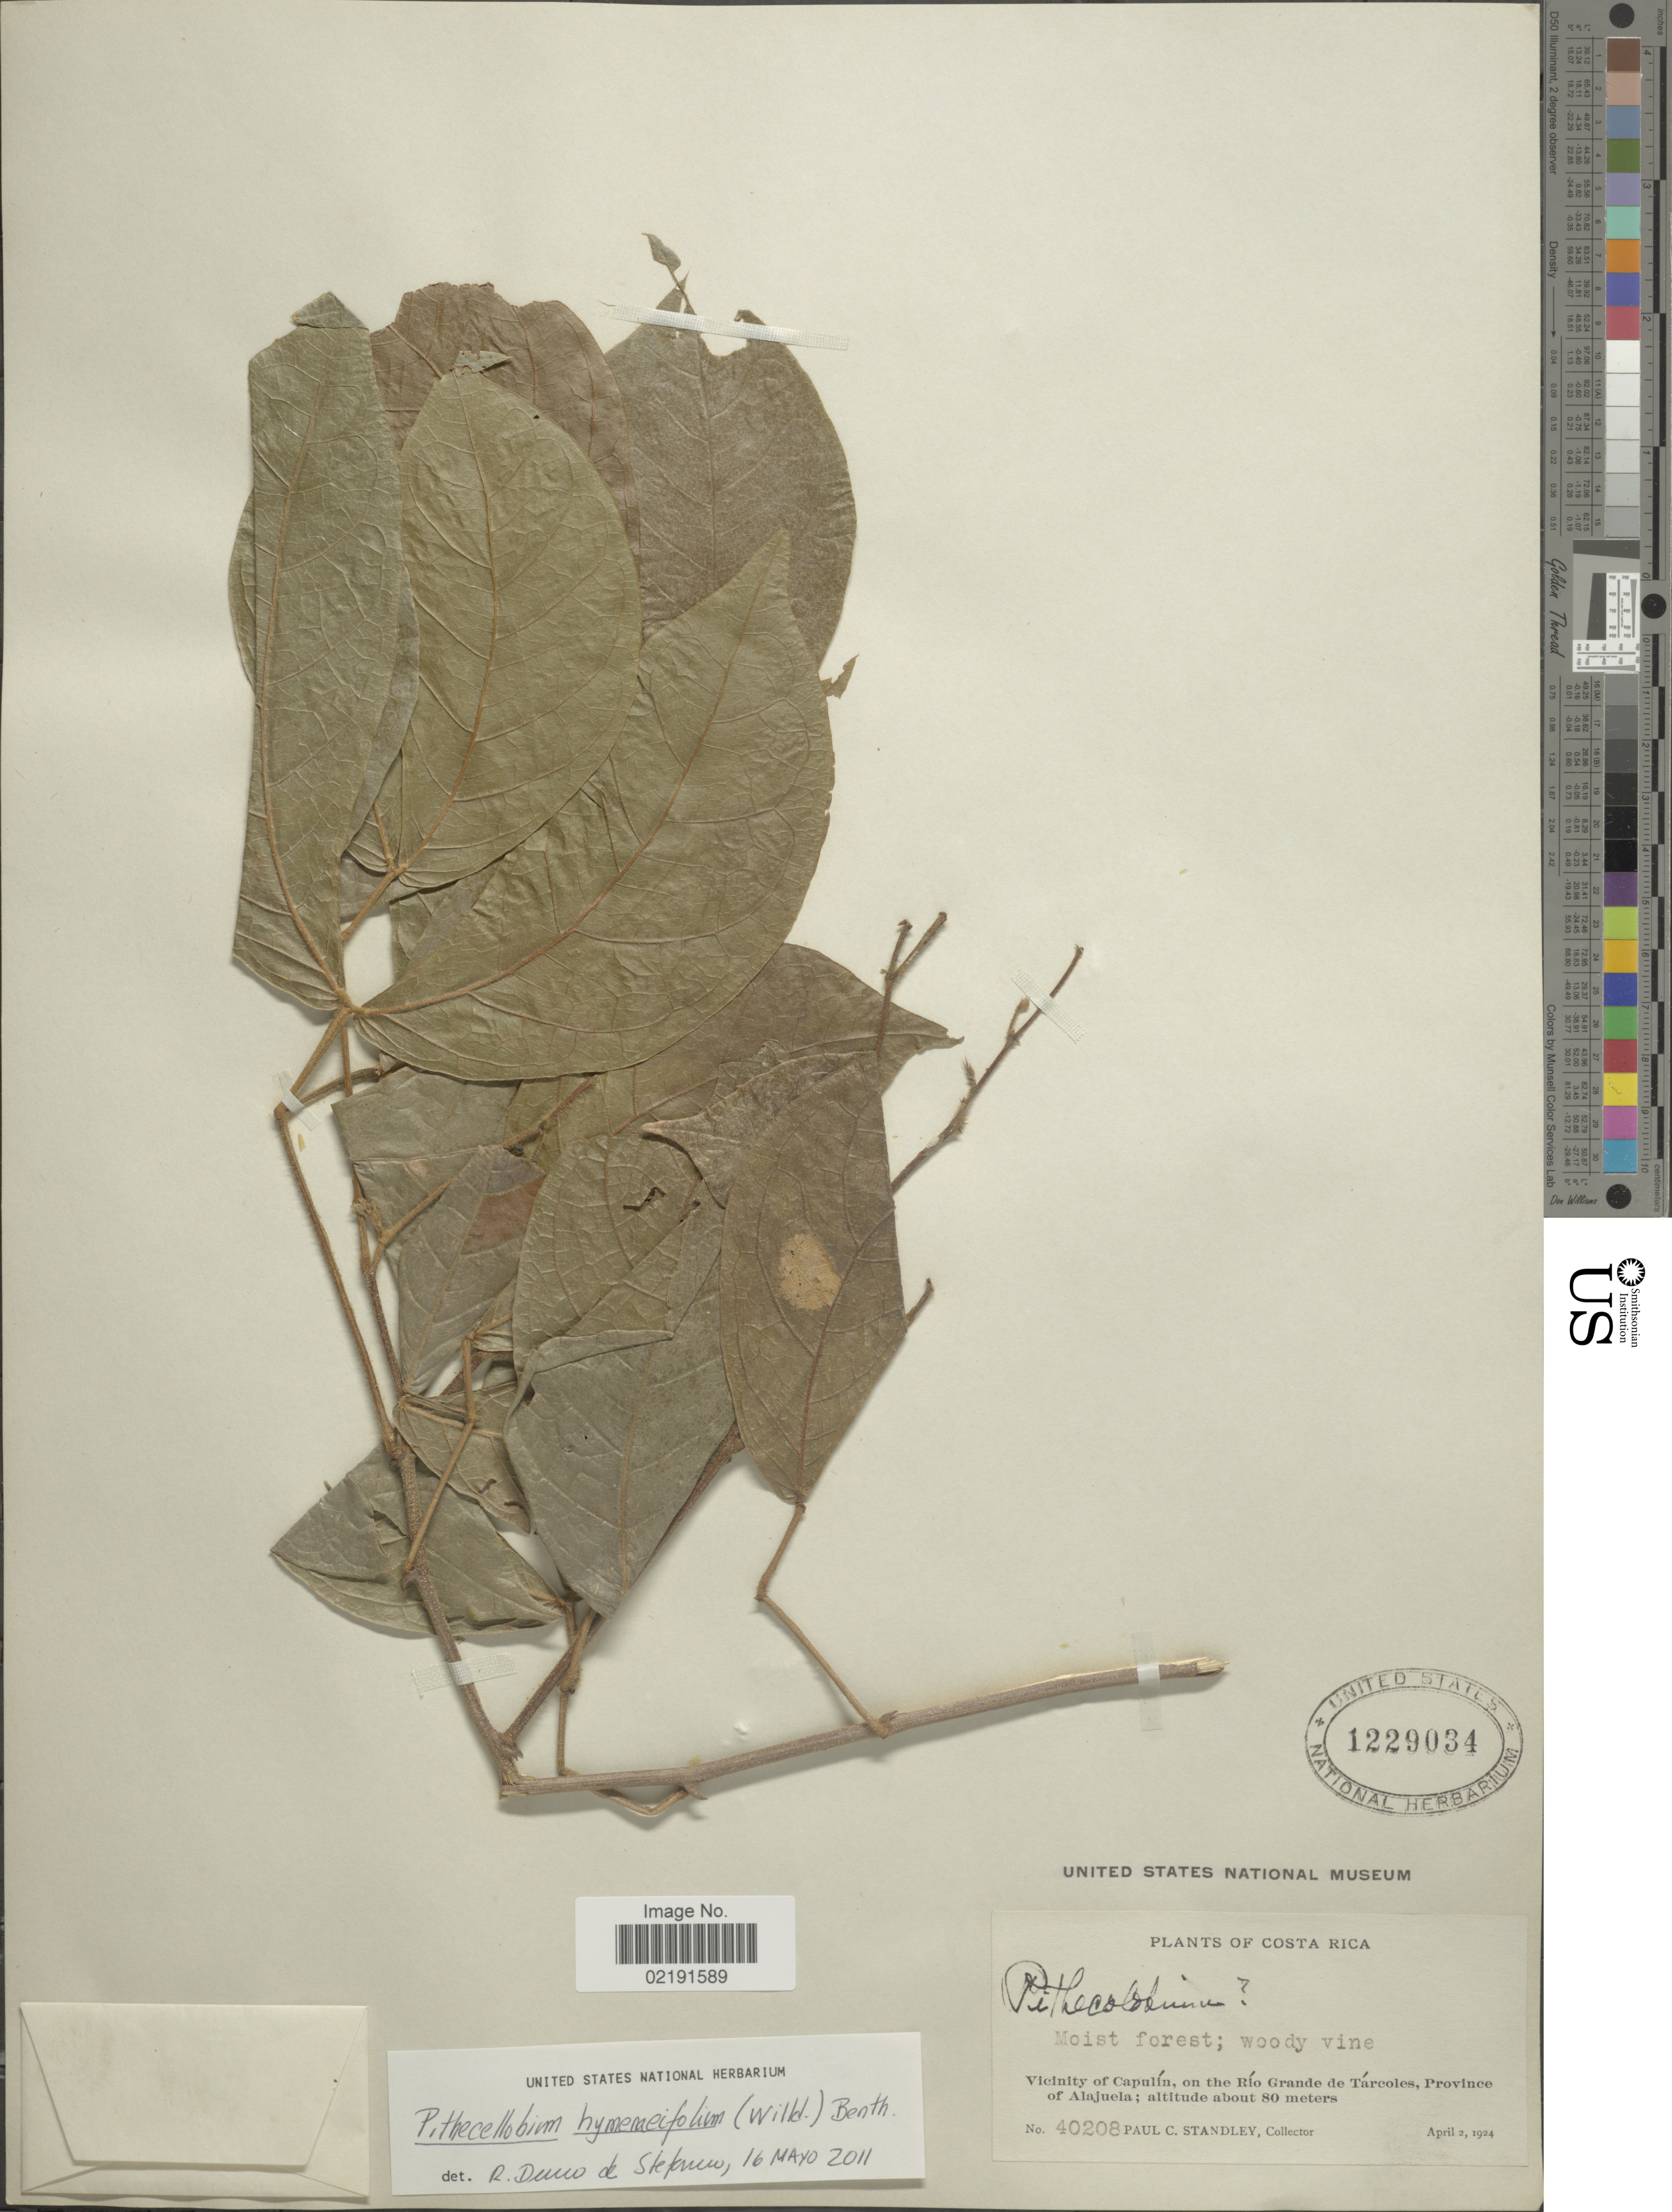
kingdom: Plantae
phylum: Tracheophyta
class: Magnoliopsida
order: Fabales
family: Fabaceae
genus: Pithecellobium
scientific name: Pithecellobium hymenaeifolium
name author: (Humb. & Bonpl. ex Willd.) Benth.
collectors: P. C. Standley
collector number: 40208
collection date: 1924-04-02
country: Costa Rica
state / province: Alajuela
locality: Vicinity of Capulín, on the Río Grande de Tárcoles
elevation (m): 80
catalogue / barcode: US 1229034